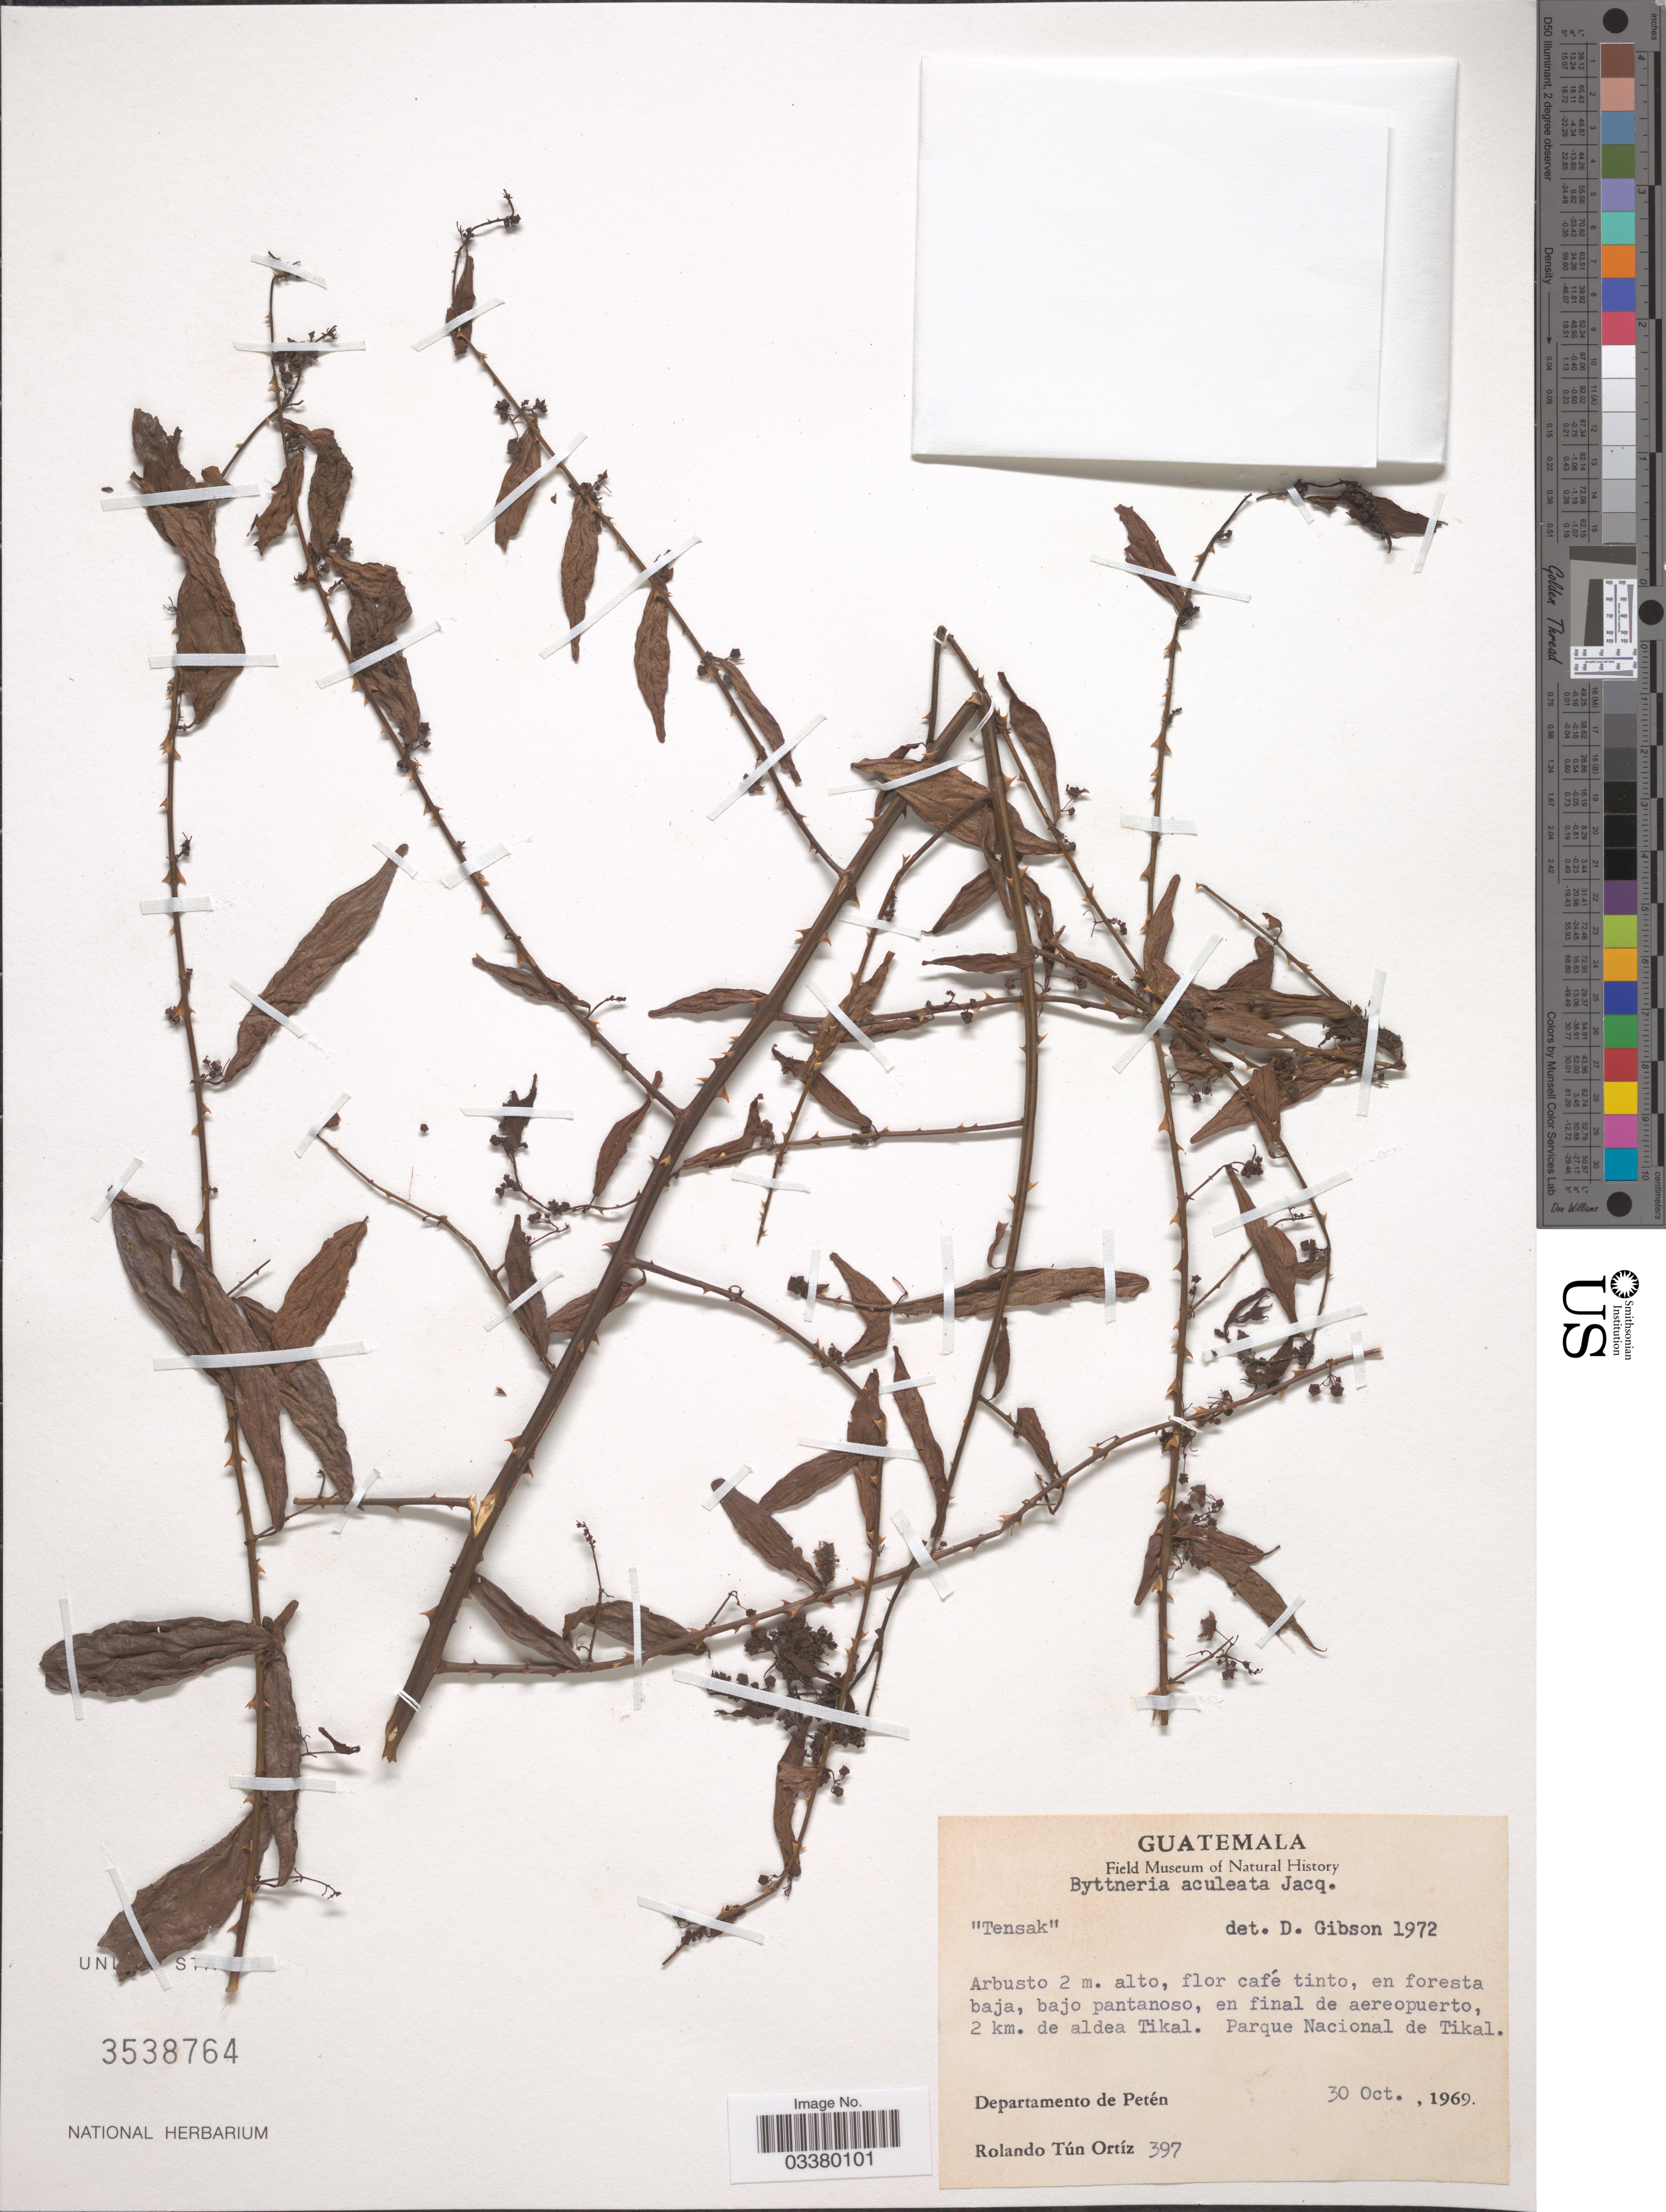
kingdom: Plantae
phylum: Tracheophyta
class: Magnoliopsida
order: Malvales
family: Malvaceae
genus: Byttneria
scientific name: Byttneria aculeata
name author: (Jacq.) Jacq.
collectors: R. T. Ortíz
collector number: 397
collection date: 1969-10-30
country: Guatemala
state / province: El Petén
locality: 2 km. de aldea Tikal. Parque Nacional de Tikal. Departamento de Petén.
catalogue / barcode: US 3538764